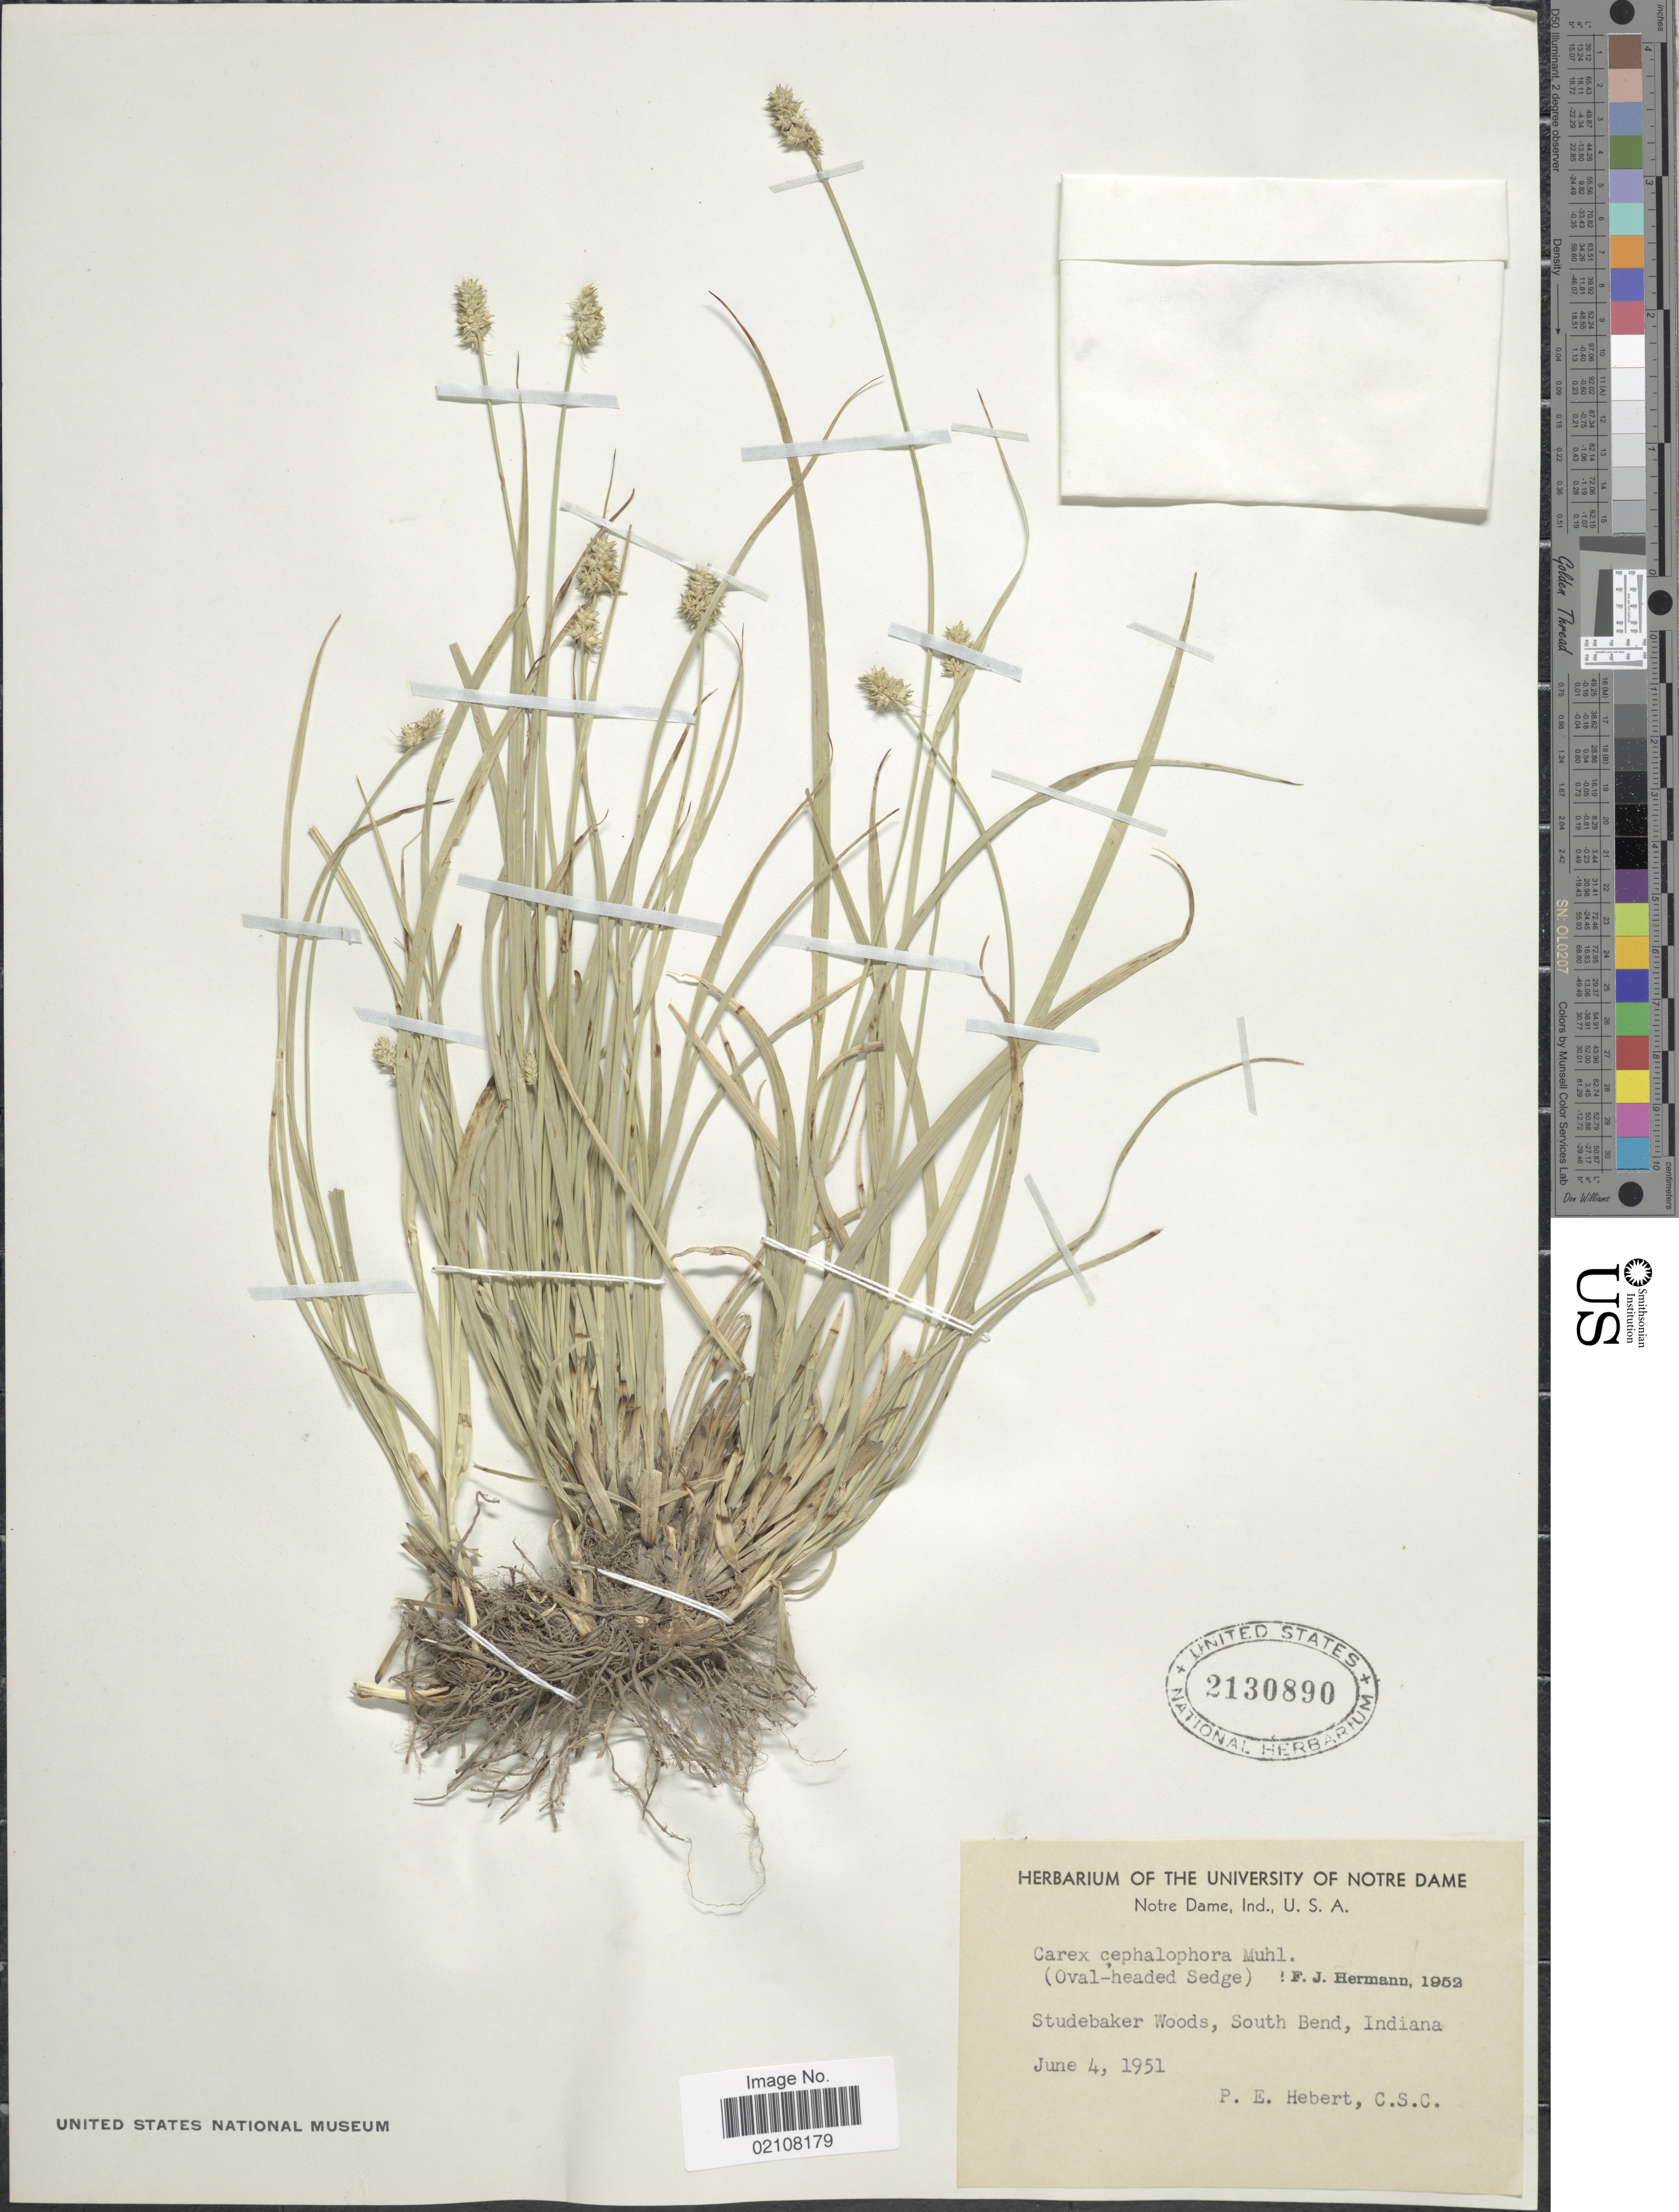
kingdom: Plantae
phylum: Tracheophyta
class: Liliopsida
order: Poales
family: Cyperaceae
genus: Carex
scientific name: Carex cephalophora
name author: Muhl. ex Willd.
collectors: P. Hebert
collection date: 1951-06-04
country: United States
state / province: Indiana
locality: Studebaker Woods, South BEnd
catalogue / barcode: US 2130890